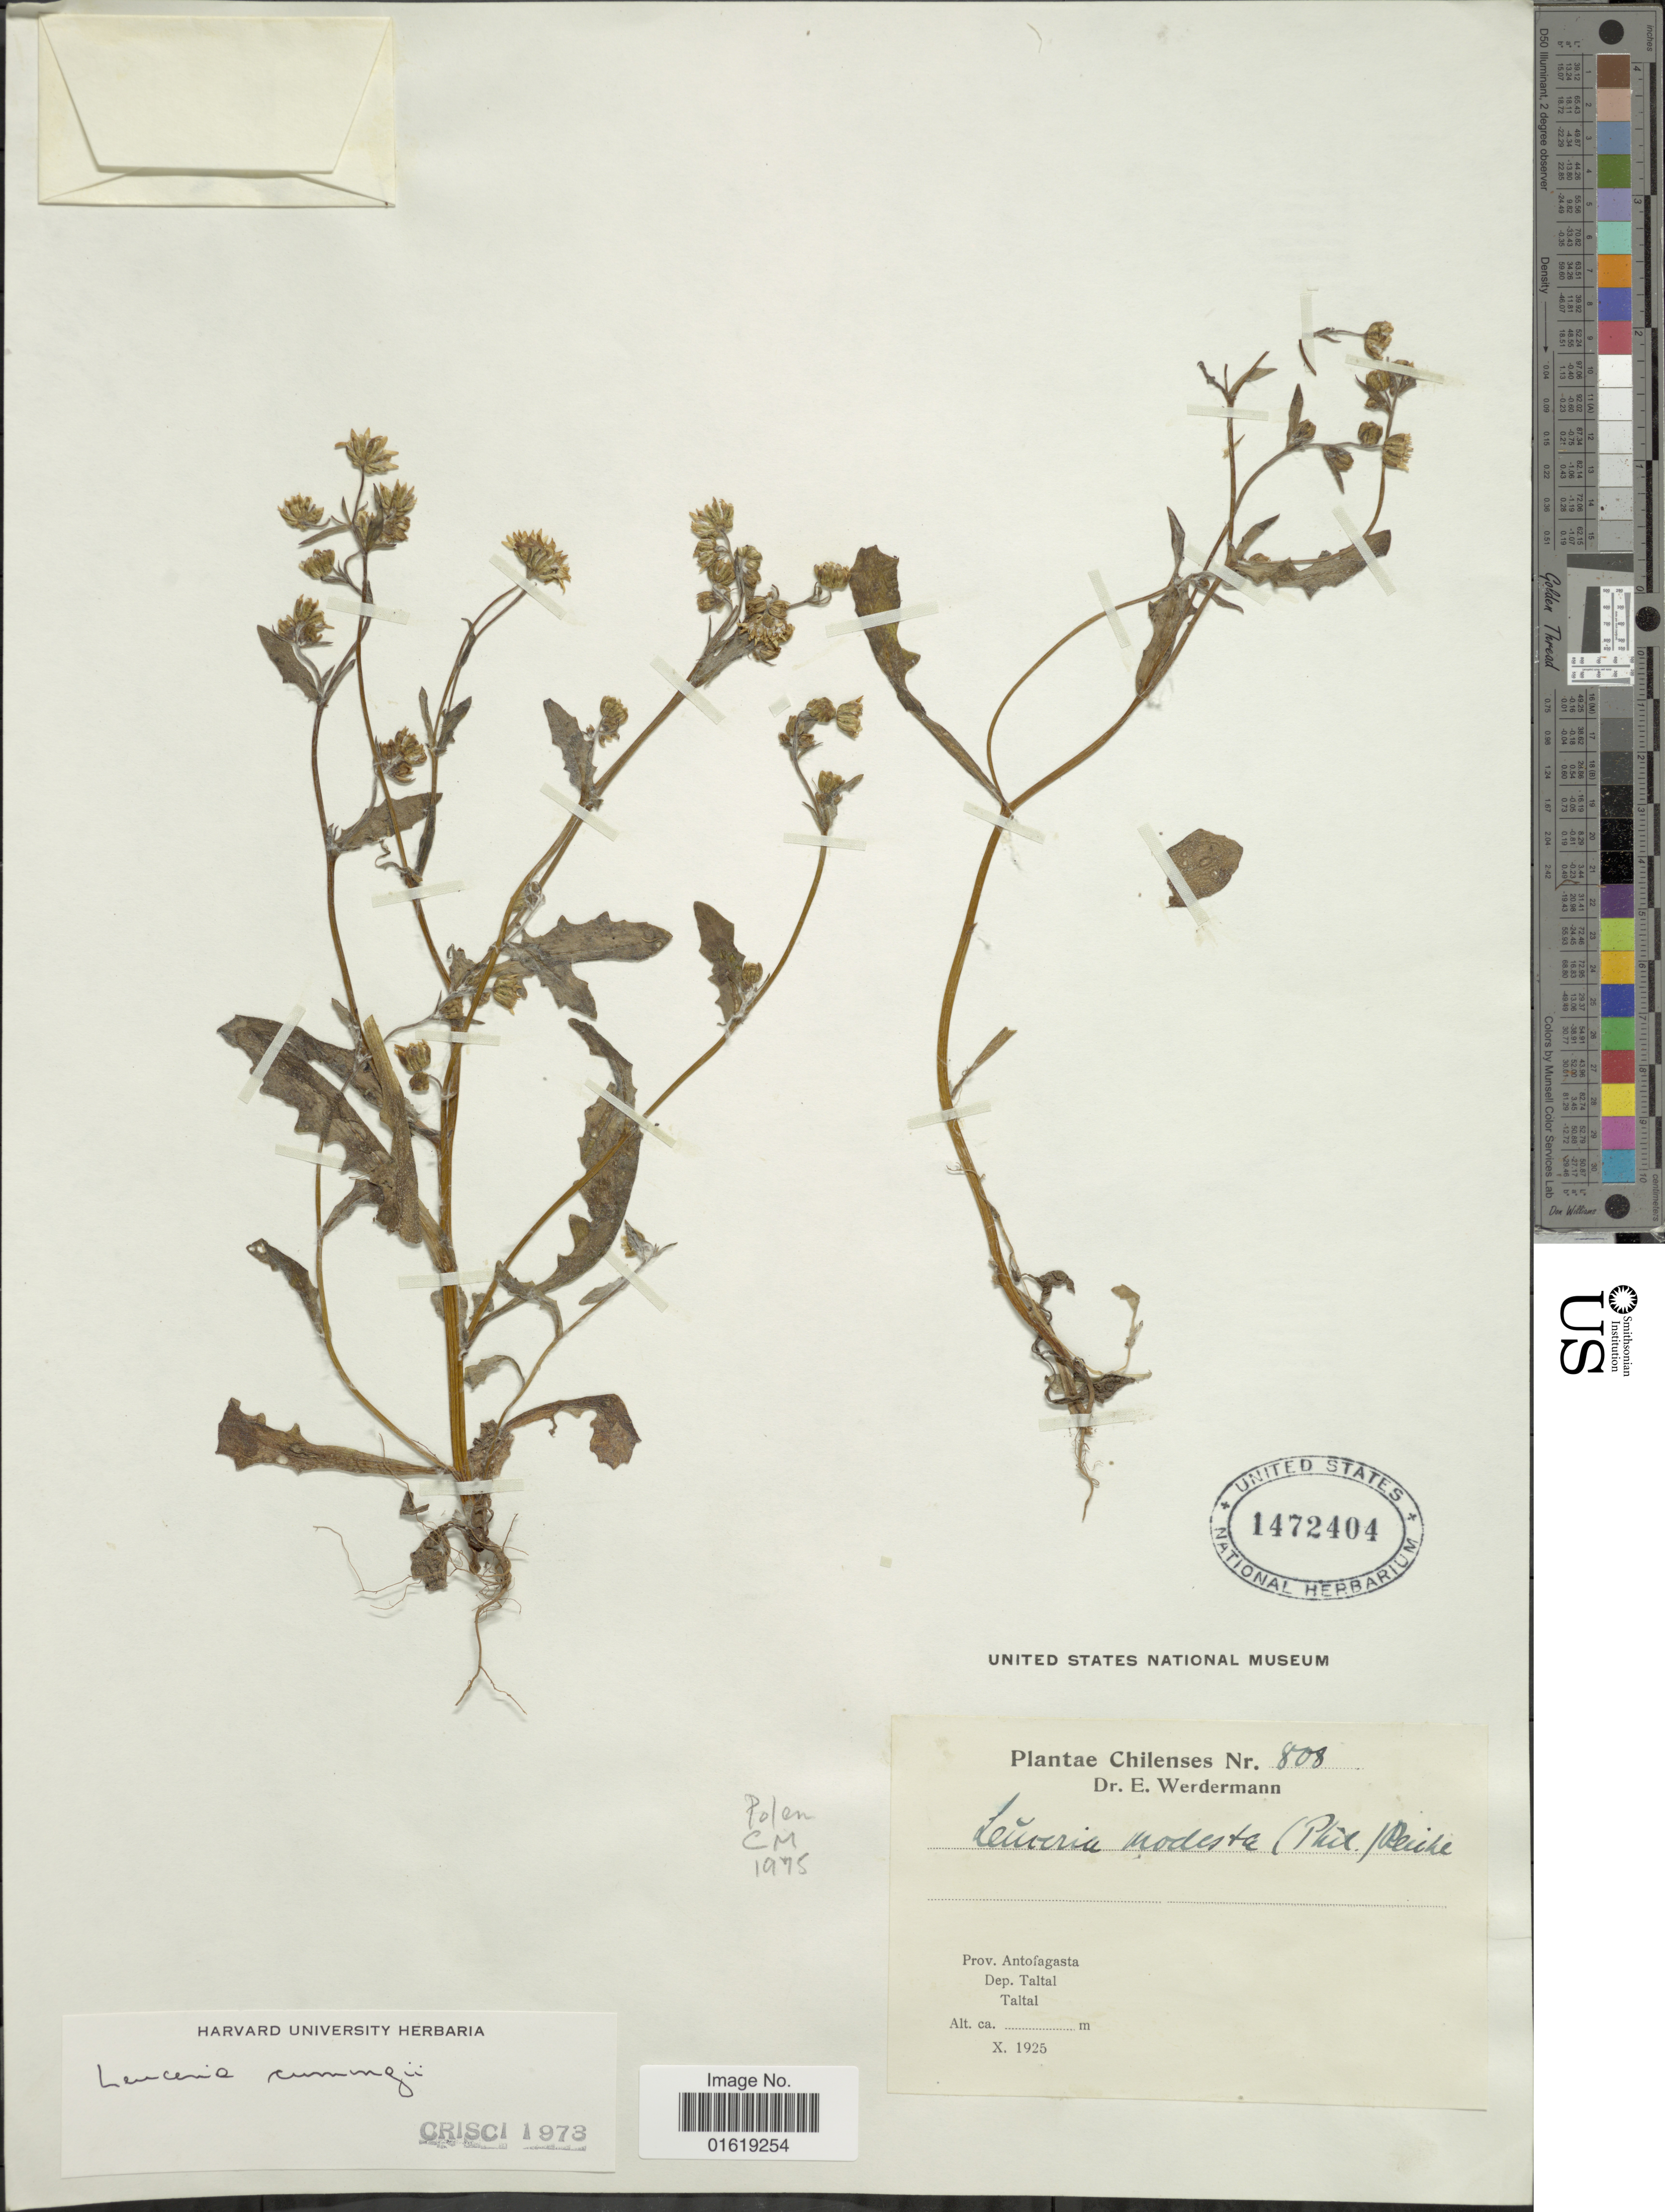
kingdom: Plantae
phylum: Tracheophyta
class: Magnoliopsida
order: Asterales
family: Asteraceae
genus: Leucheria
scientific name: Leucheria cumingii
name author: Hook. & Arn.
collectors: E. Werdermann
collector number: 808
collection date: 1925-10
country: Chile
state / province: Antofagasta (II)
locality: Prov. Antofagasta. Dep. Taital. Taital.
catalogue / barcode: US 1472404